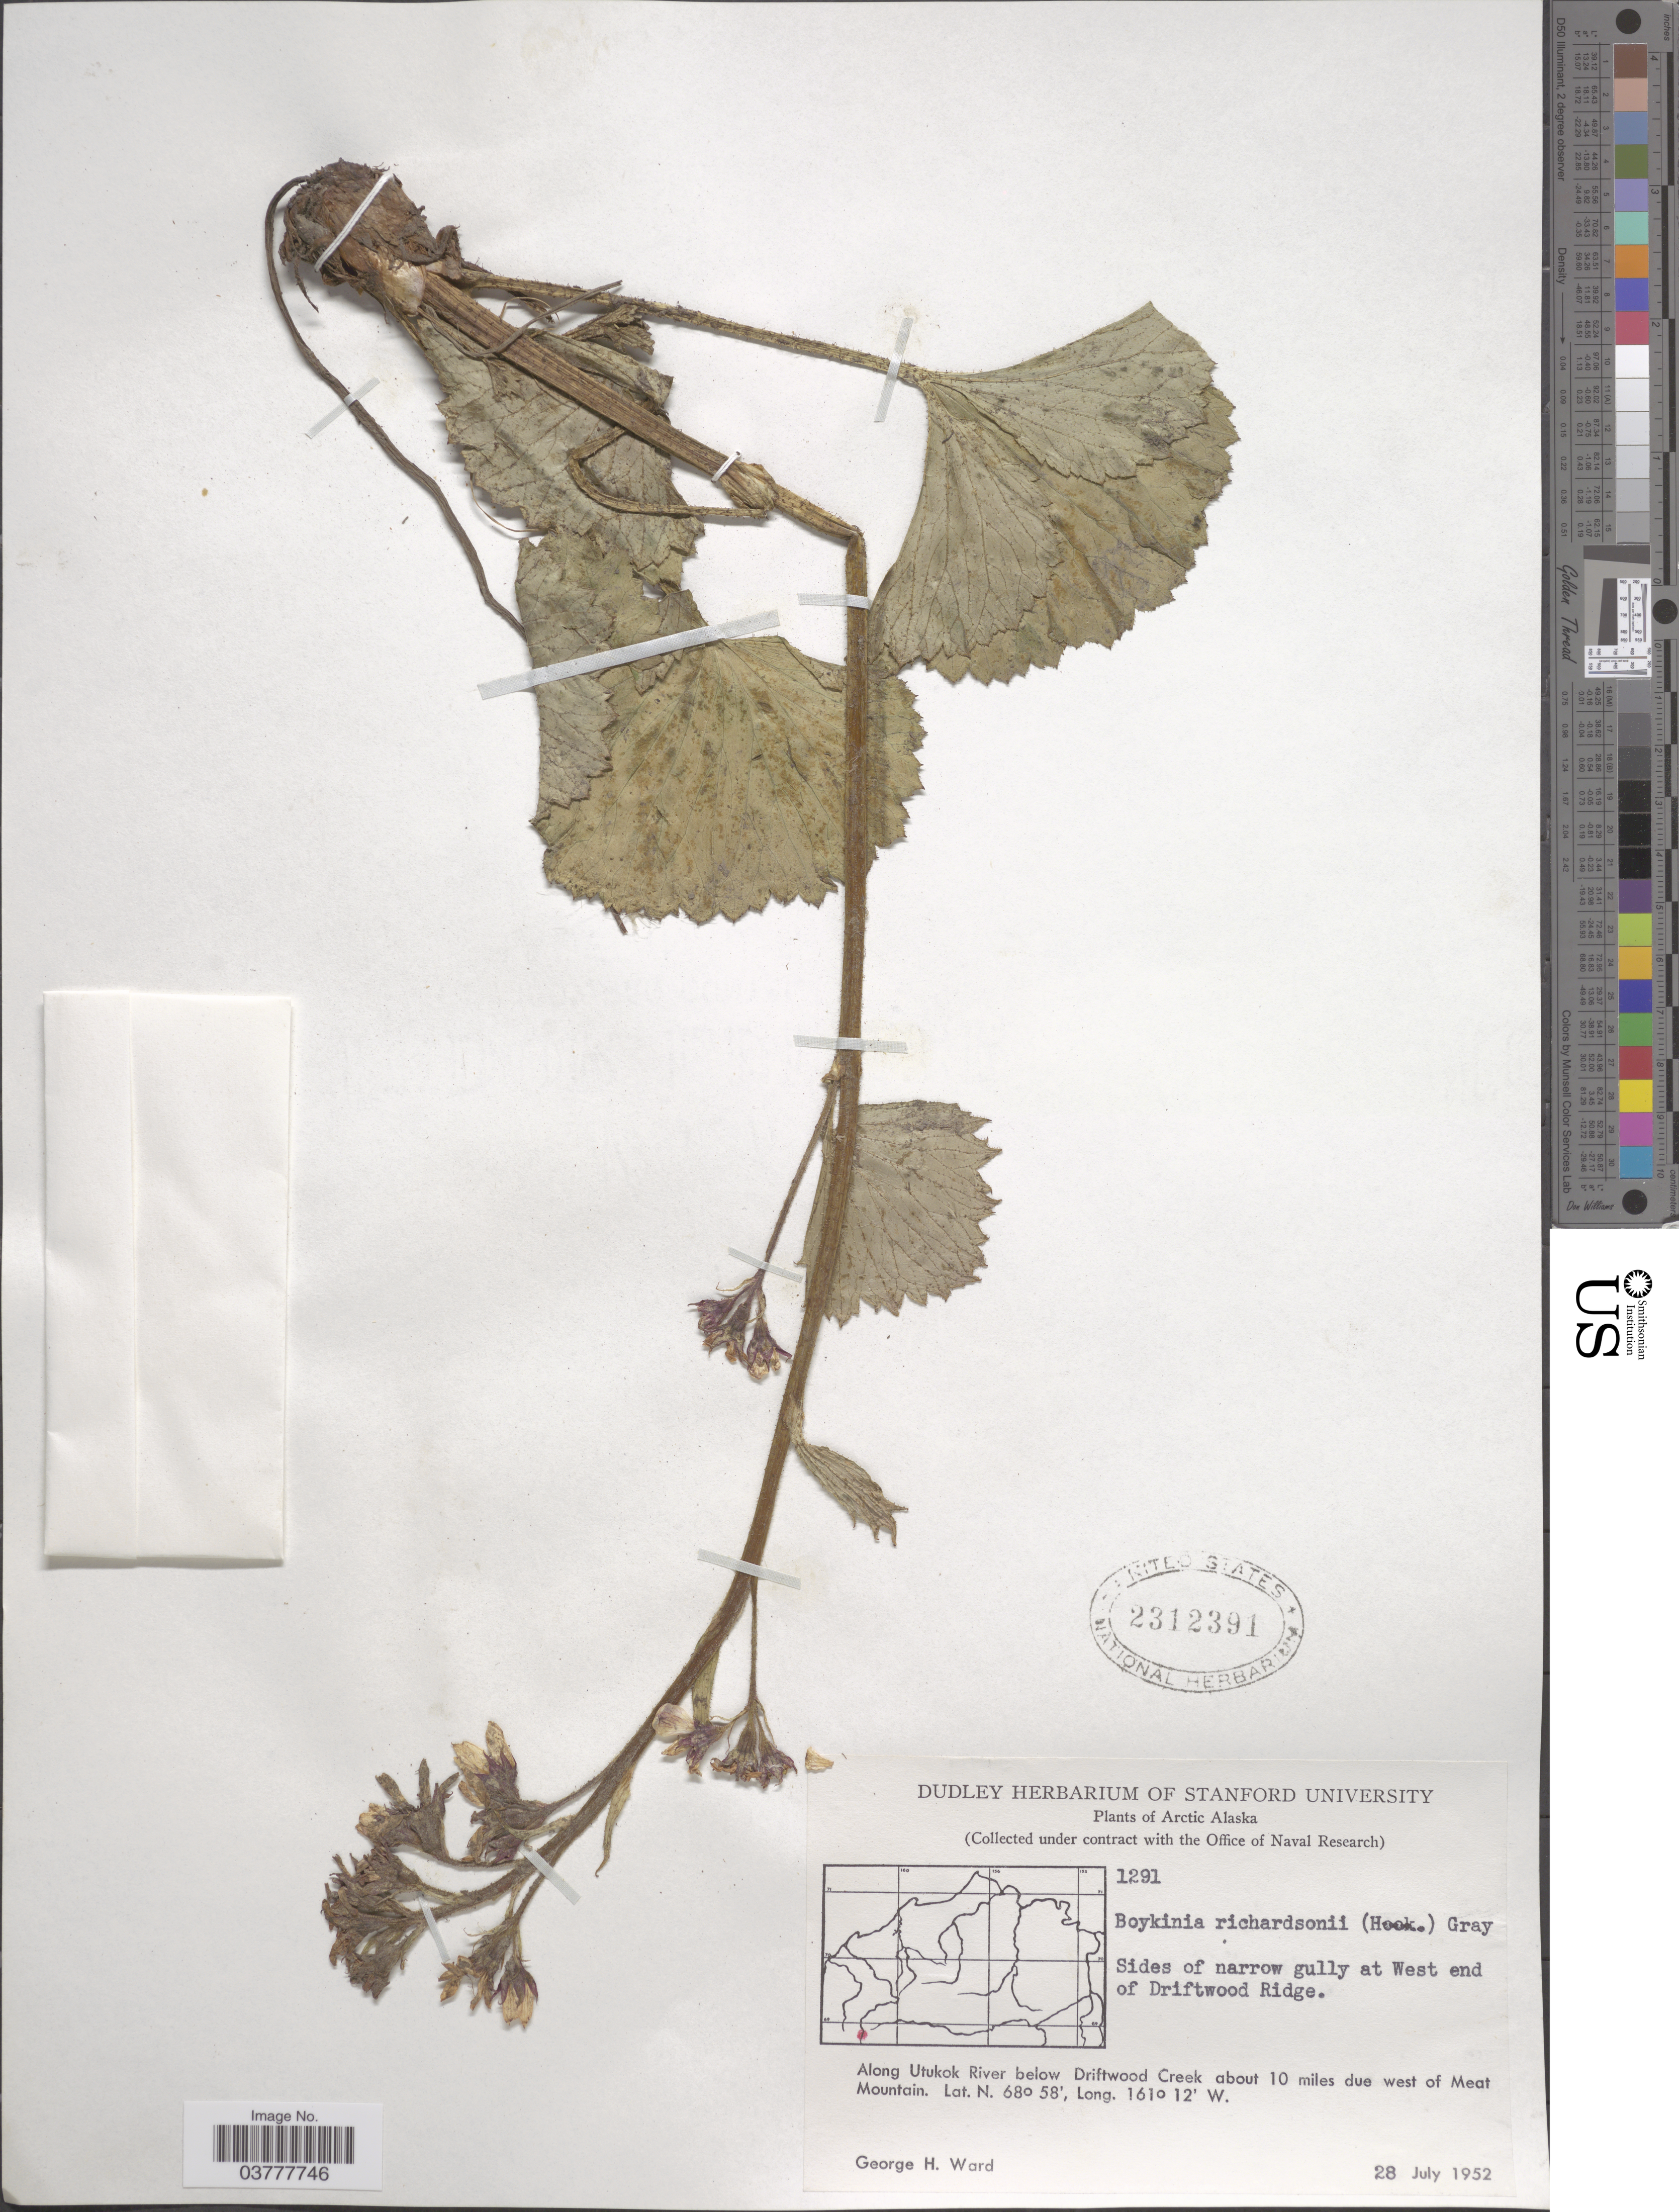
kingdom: Plantae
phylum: Tracheophyta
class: Magnoliopsida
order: Saxifragales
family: Saxifragaceae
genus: Boykinia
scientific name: Boykinia richardsonii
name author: (Hook.) A. Gray ex B.D. Jacks.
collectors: G. H. Ward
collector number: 1291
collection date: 1952-07-28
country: United States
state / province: Alaska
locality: Arctic Alaska. Sides of narrow gully at West end of Driftwood Ridge. Along Utukok River below Driftwood Creek about 10 miles due west of Meat Mountain.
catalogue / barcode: US 2312391